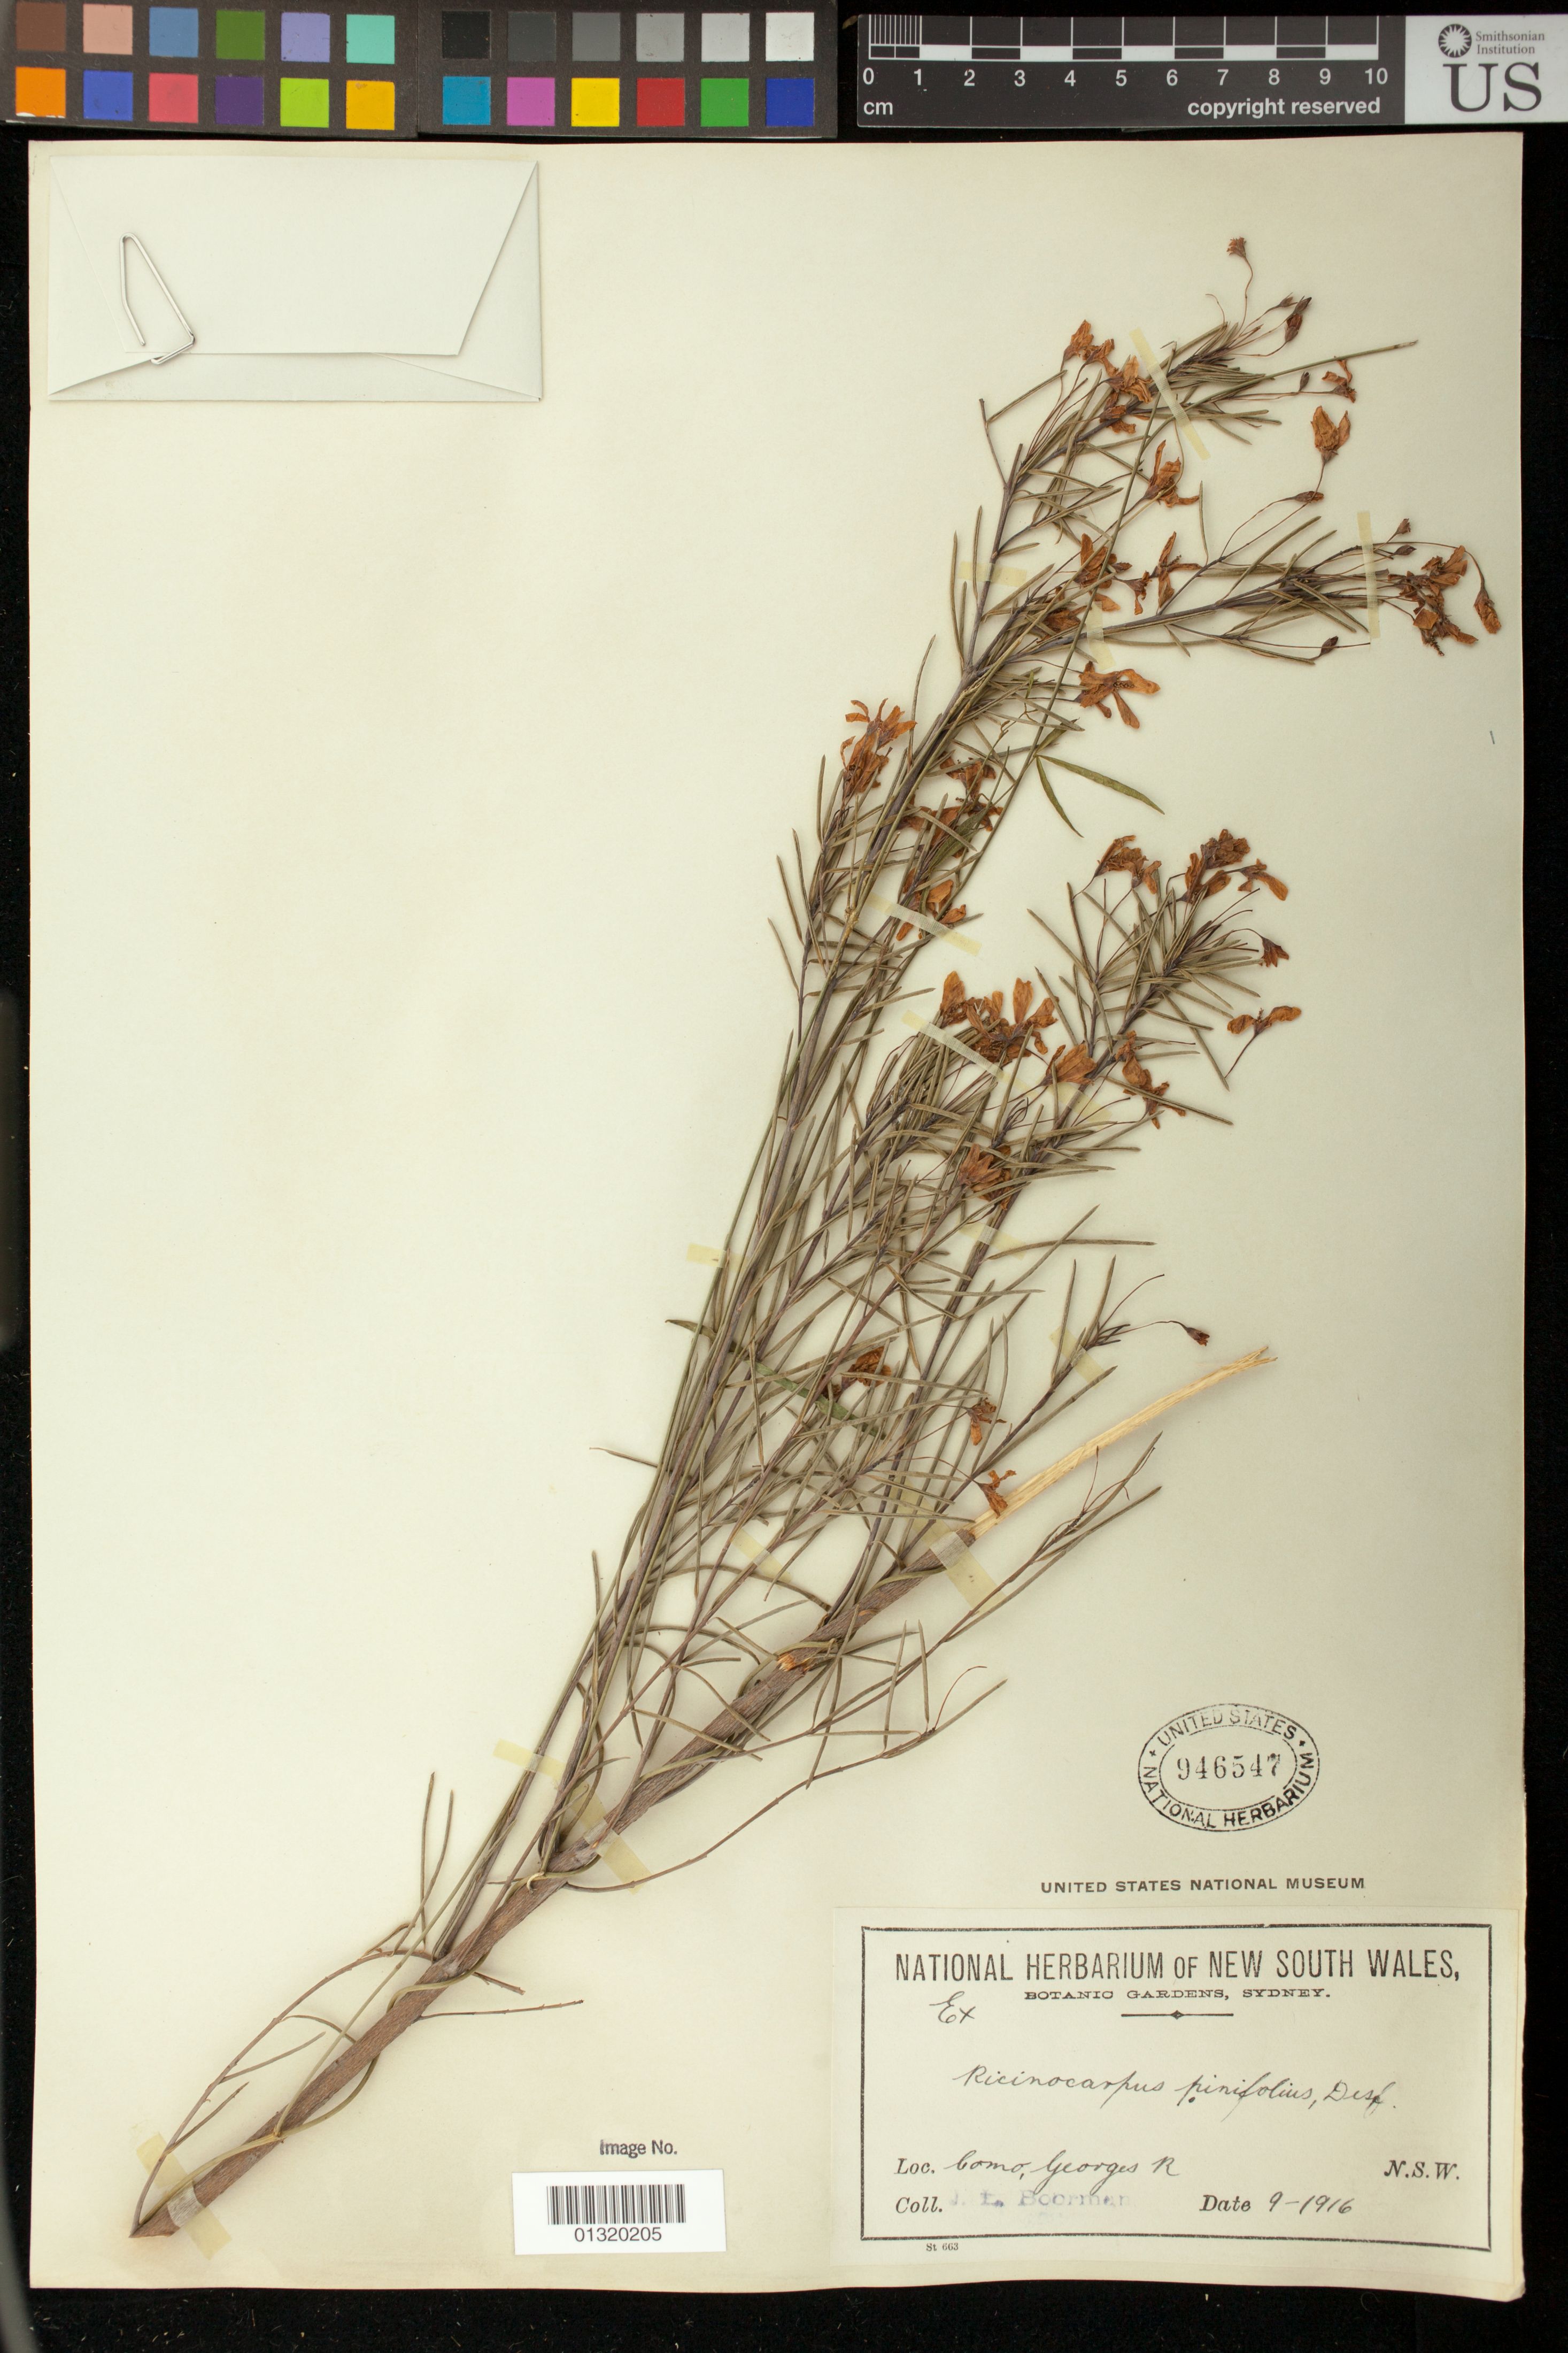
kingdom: Plantae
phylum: Tracheophyta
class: Magnoliopsida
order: Malpighiales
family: Euphorbiaceae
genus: Ricinocarpos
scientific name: Ricinocarpos pinifolius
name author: Desf.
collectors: J. Boorman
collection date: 1916-09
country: Australia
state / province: New South Wales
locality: Como, Georges R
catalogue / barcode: US 946547